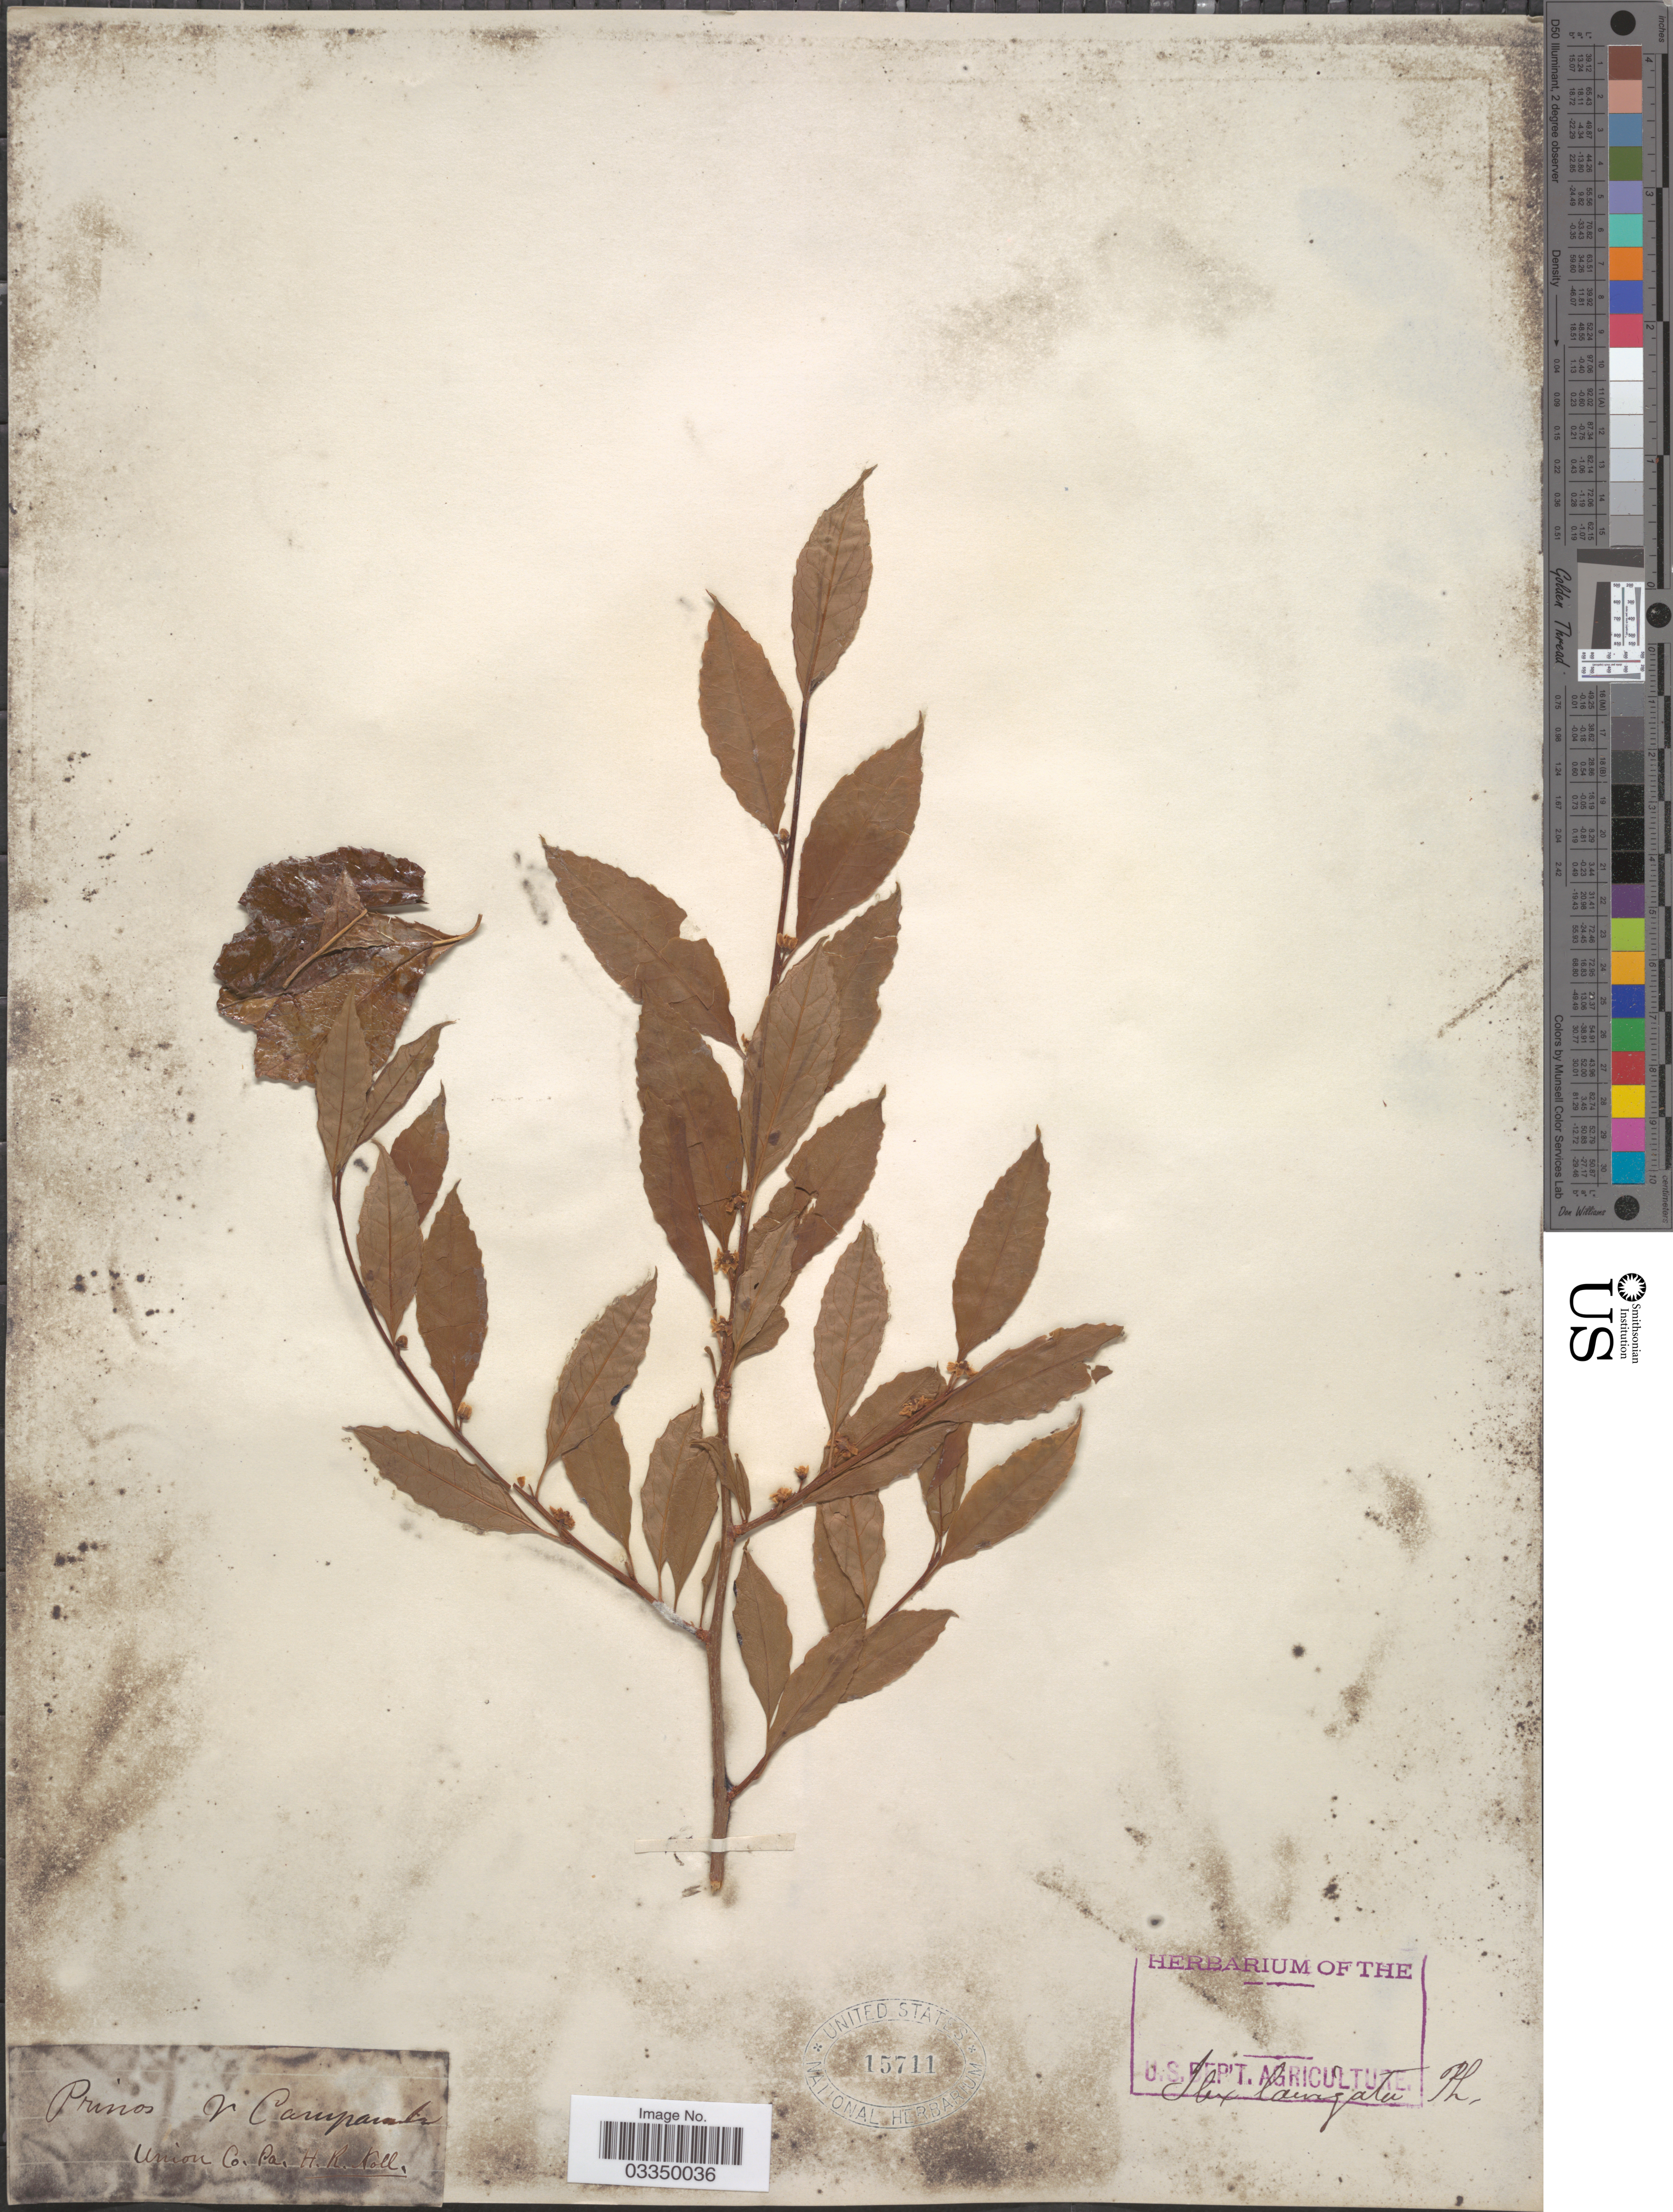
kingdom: Plantae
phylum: Tracheophyta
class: Magnoliopsida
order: Aquifoliales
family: Aquifoliaceae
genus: Ilex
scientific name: Ilex laevigata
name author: (Pursh) A. Gray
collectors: H. R.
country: United States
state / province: Pennsylvania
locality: Union Co.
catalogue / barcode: US 15711